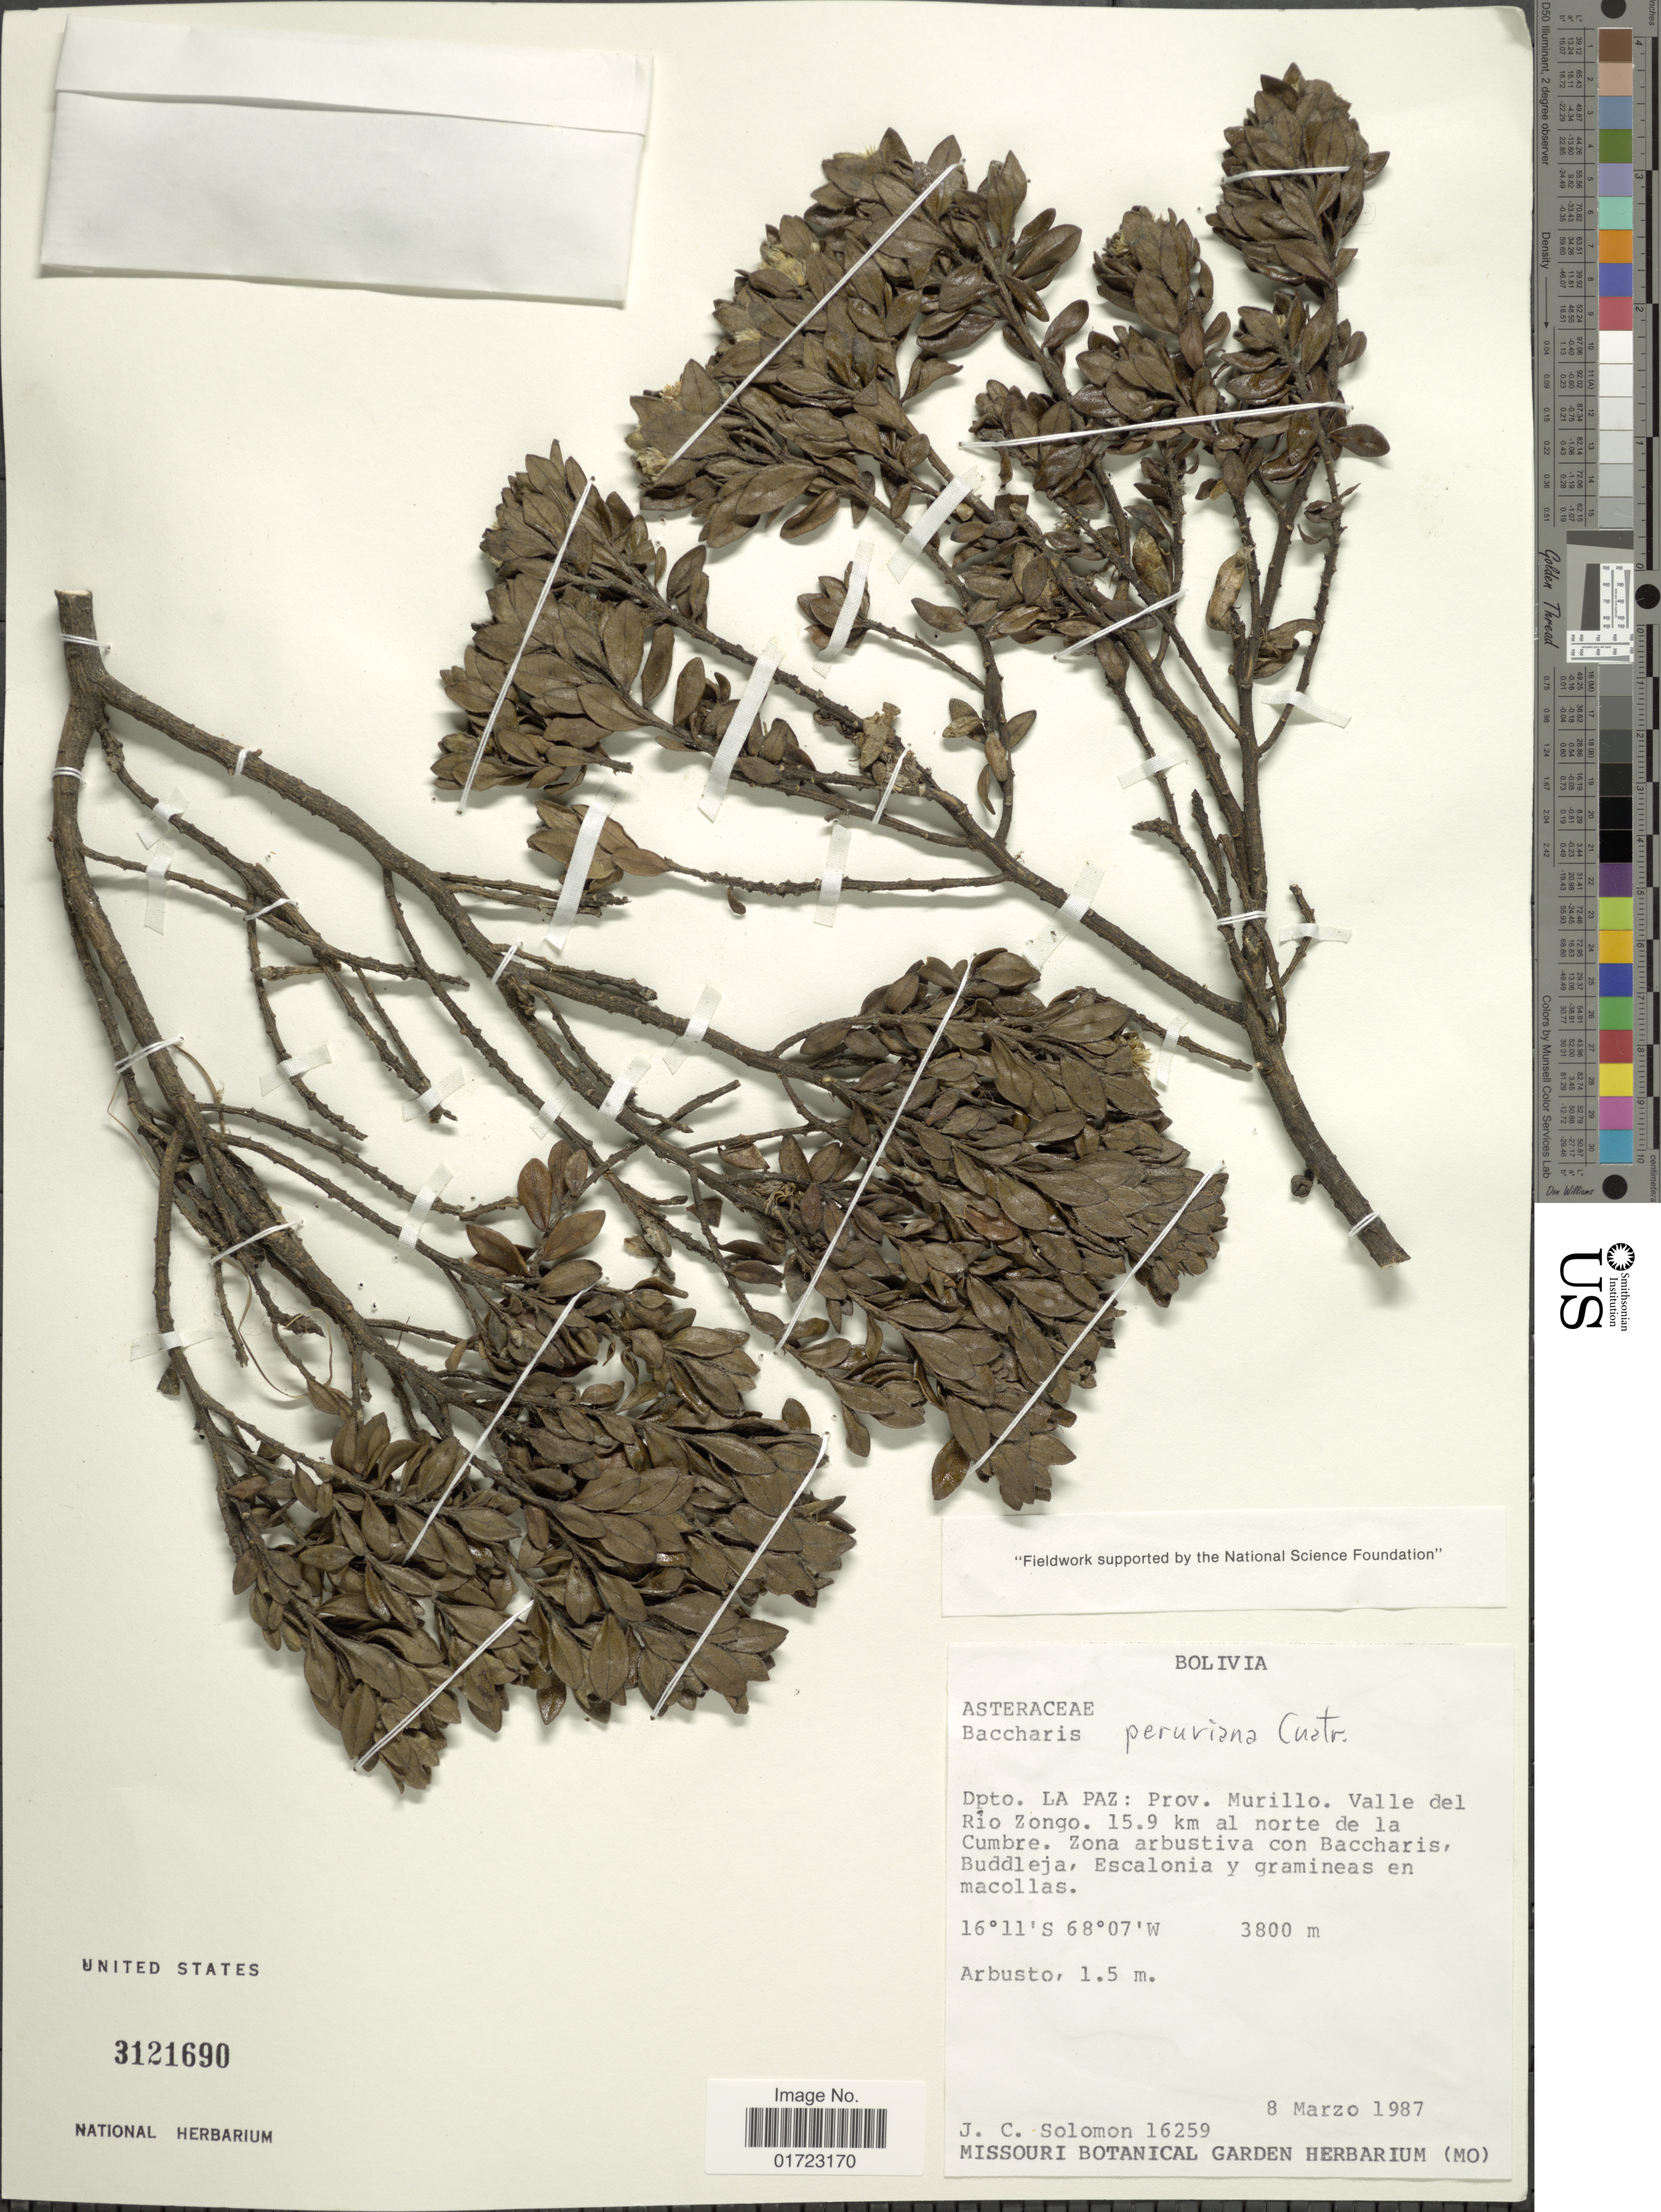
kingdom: Plantae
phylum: Tracheophyta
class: Magnoliopsida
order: Asterales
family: Asteraceae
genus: Baccharis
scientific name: Baccharis peruviana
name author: Cuatrec.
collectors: J. C. Solomon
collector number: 16259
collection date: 1987-03-08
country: Bolivia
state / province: La Paz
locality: Prov. Murilllo. Valle del Rio Zongo. 15.9 km al norte de la Cumbre.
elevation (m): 3800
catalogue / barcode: US 3121690